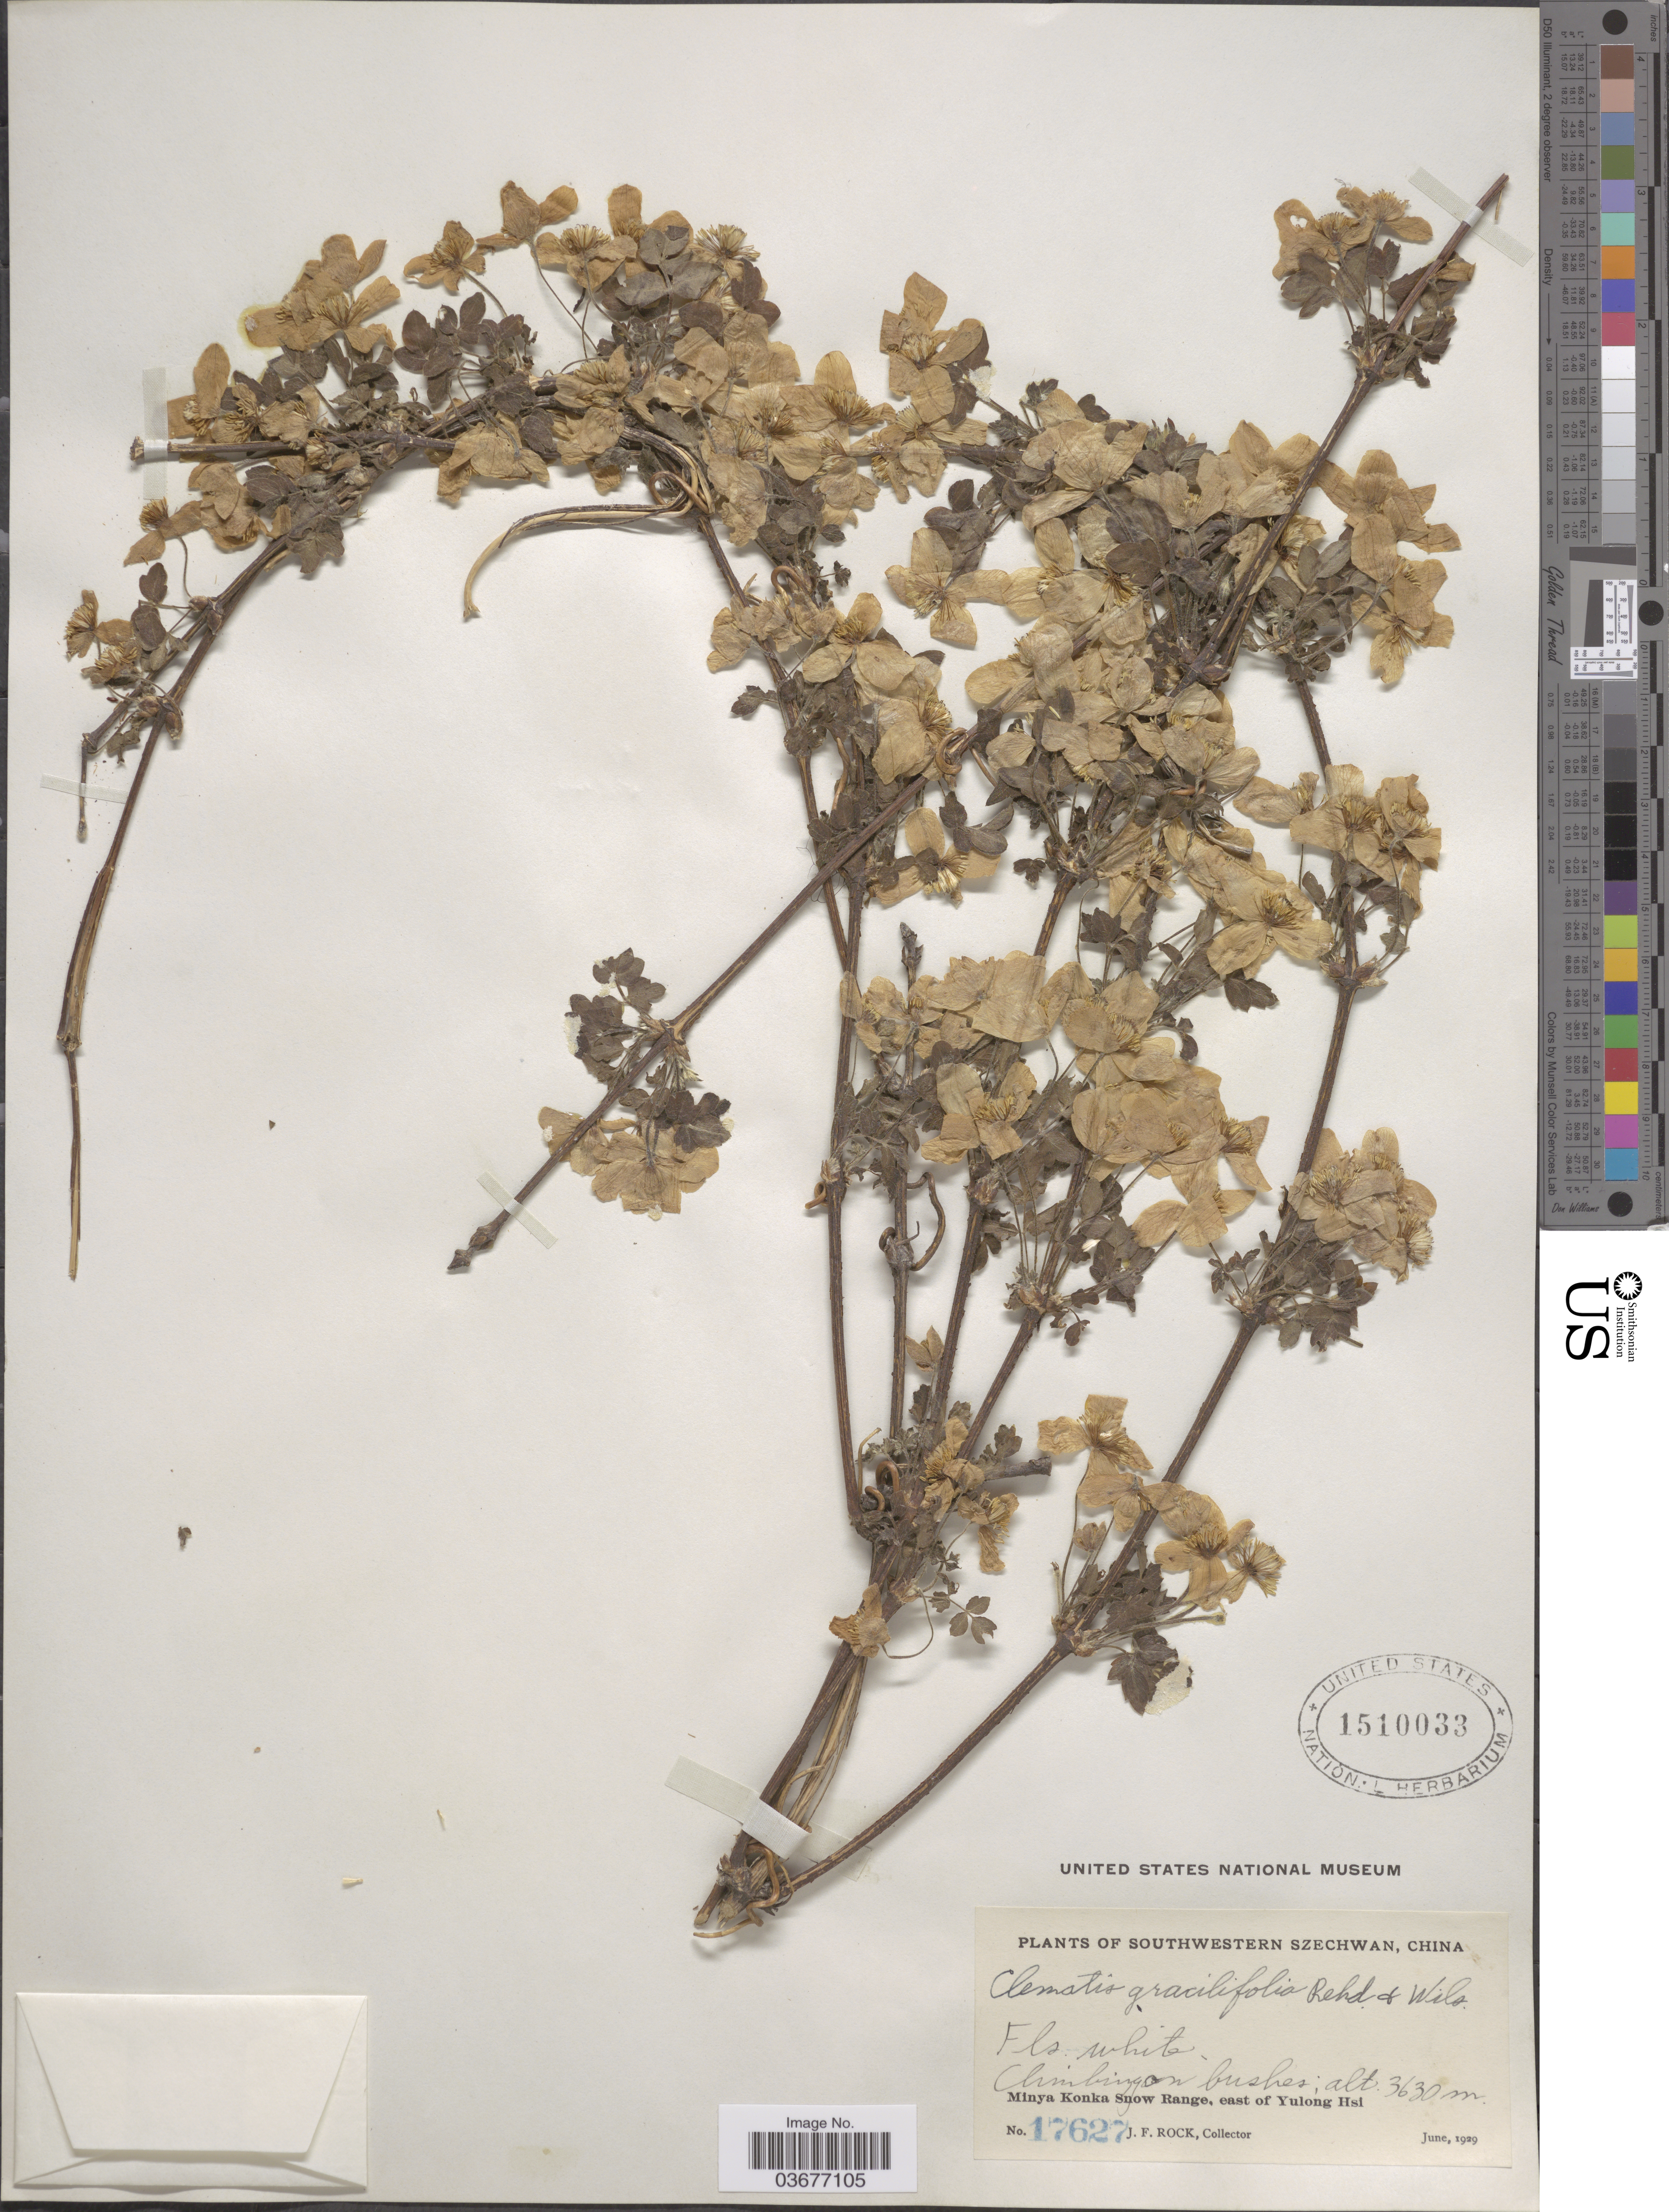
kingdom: Plantae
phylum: Tracheophyta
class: Magnoliopsida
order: Ranunculales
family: Ranunculaceae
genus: Clematis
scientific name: Clematis gracilifolia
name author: Rehder & E.H. Wilson in Sarg.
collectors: J. Rock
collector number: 17627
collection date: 1929-06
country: China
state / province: Sichuan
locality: Southwestern Szechwan. Chinbingan bushes. Minya Konka Snow Range, east of Yulong Hsi.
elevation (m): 3630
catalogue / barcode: US 1510033